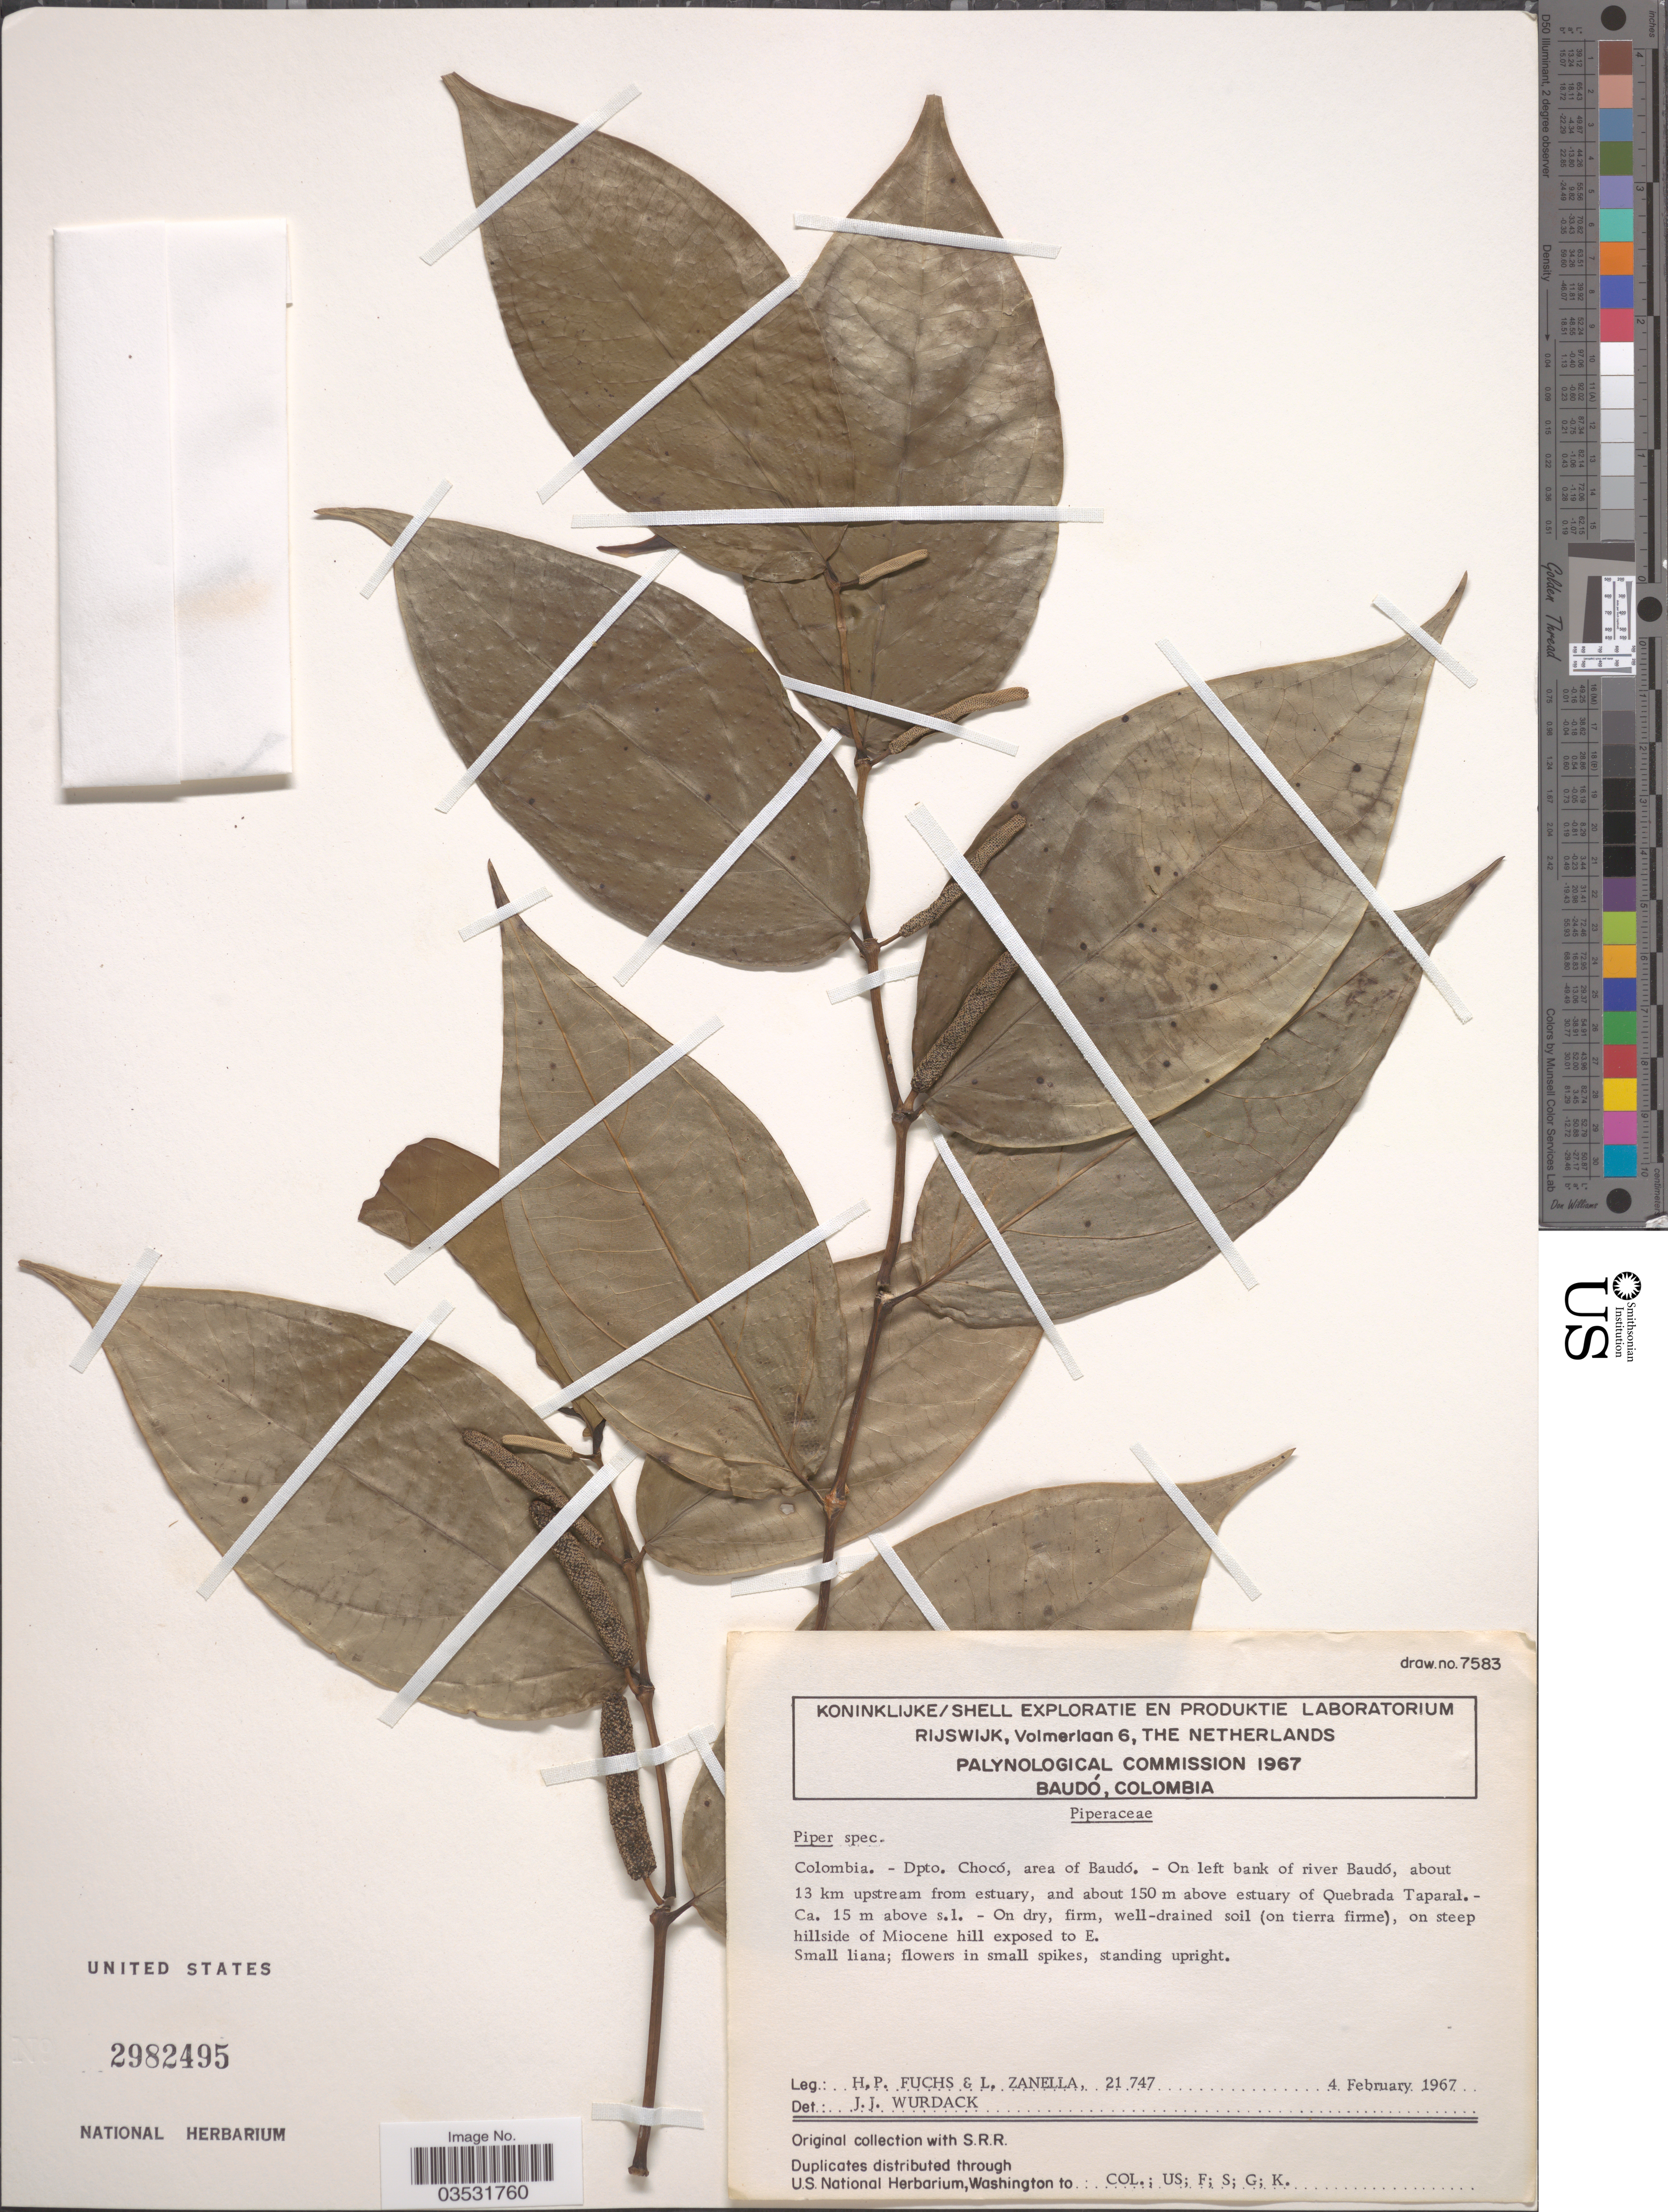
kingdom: Plantae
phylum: Tracheophyta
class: Magnoliopsida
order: Piperales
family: Piperaceae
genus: Piper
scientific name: Piper sp.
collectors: H. P. Fuchs & L. Zanella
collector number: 21747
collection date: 1967-02-04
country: Colombia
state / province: Chocó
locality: Dpto. Chocó, area of Baudó. On left bank of river Baudó, about 13 km upstream from estuary, and about 150 m above estuary of Quebrada Taparal. On steep hillside of Miocene hill exposed to E.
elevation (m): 15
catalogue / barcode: US 2982495